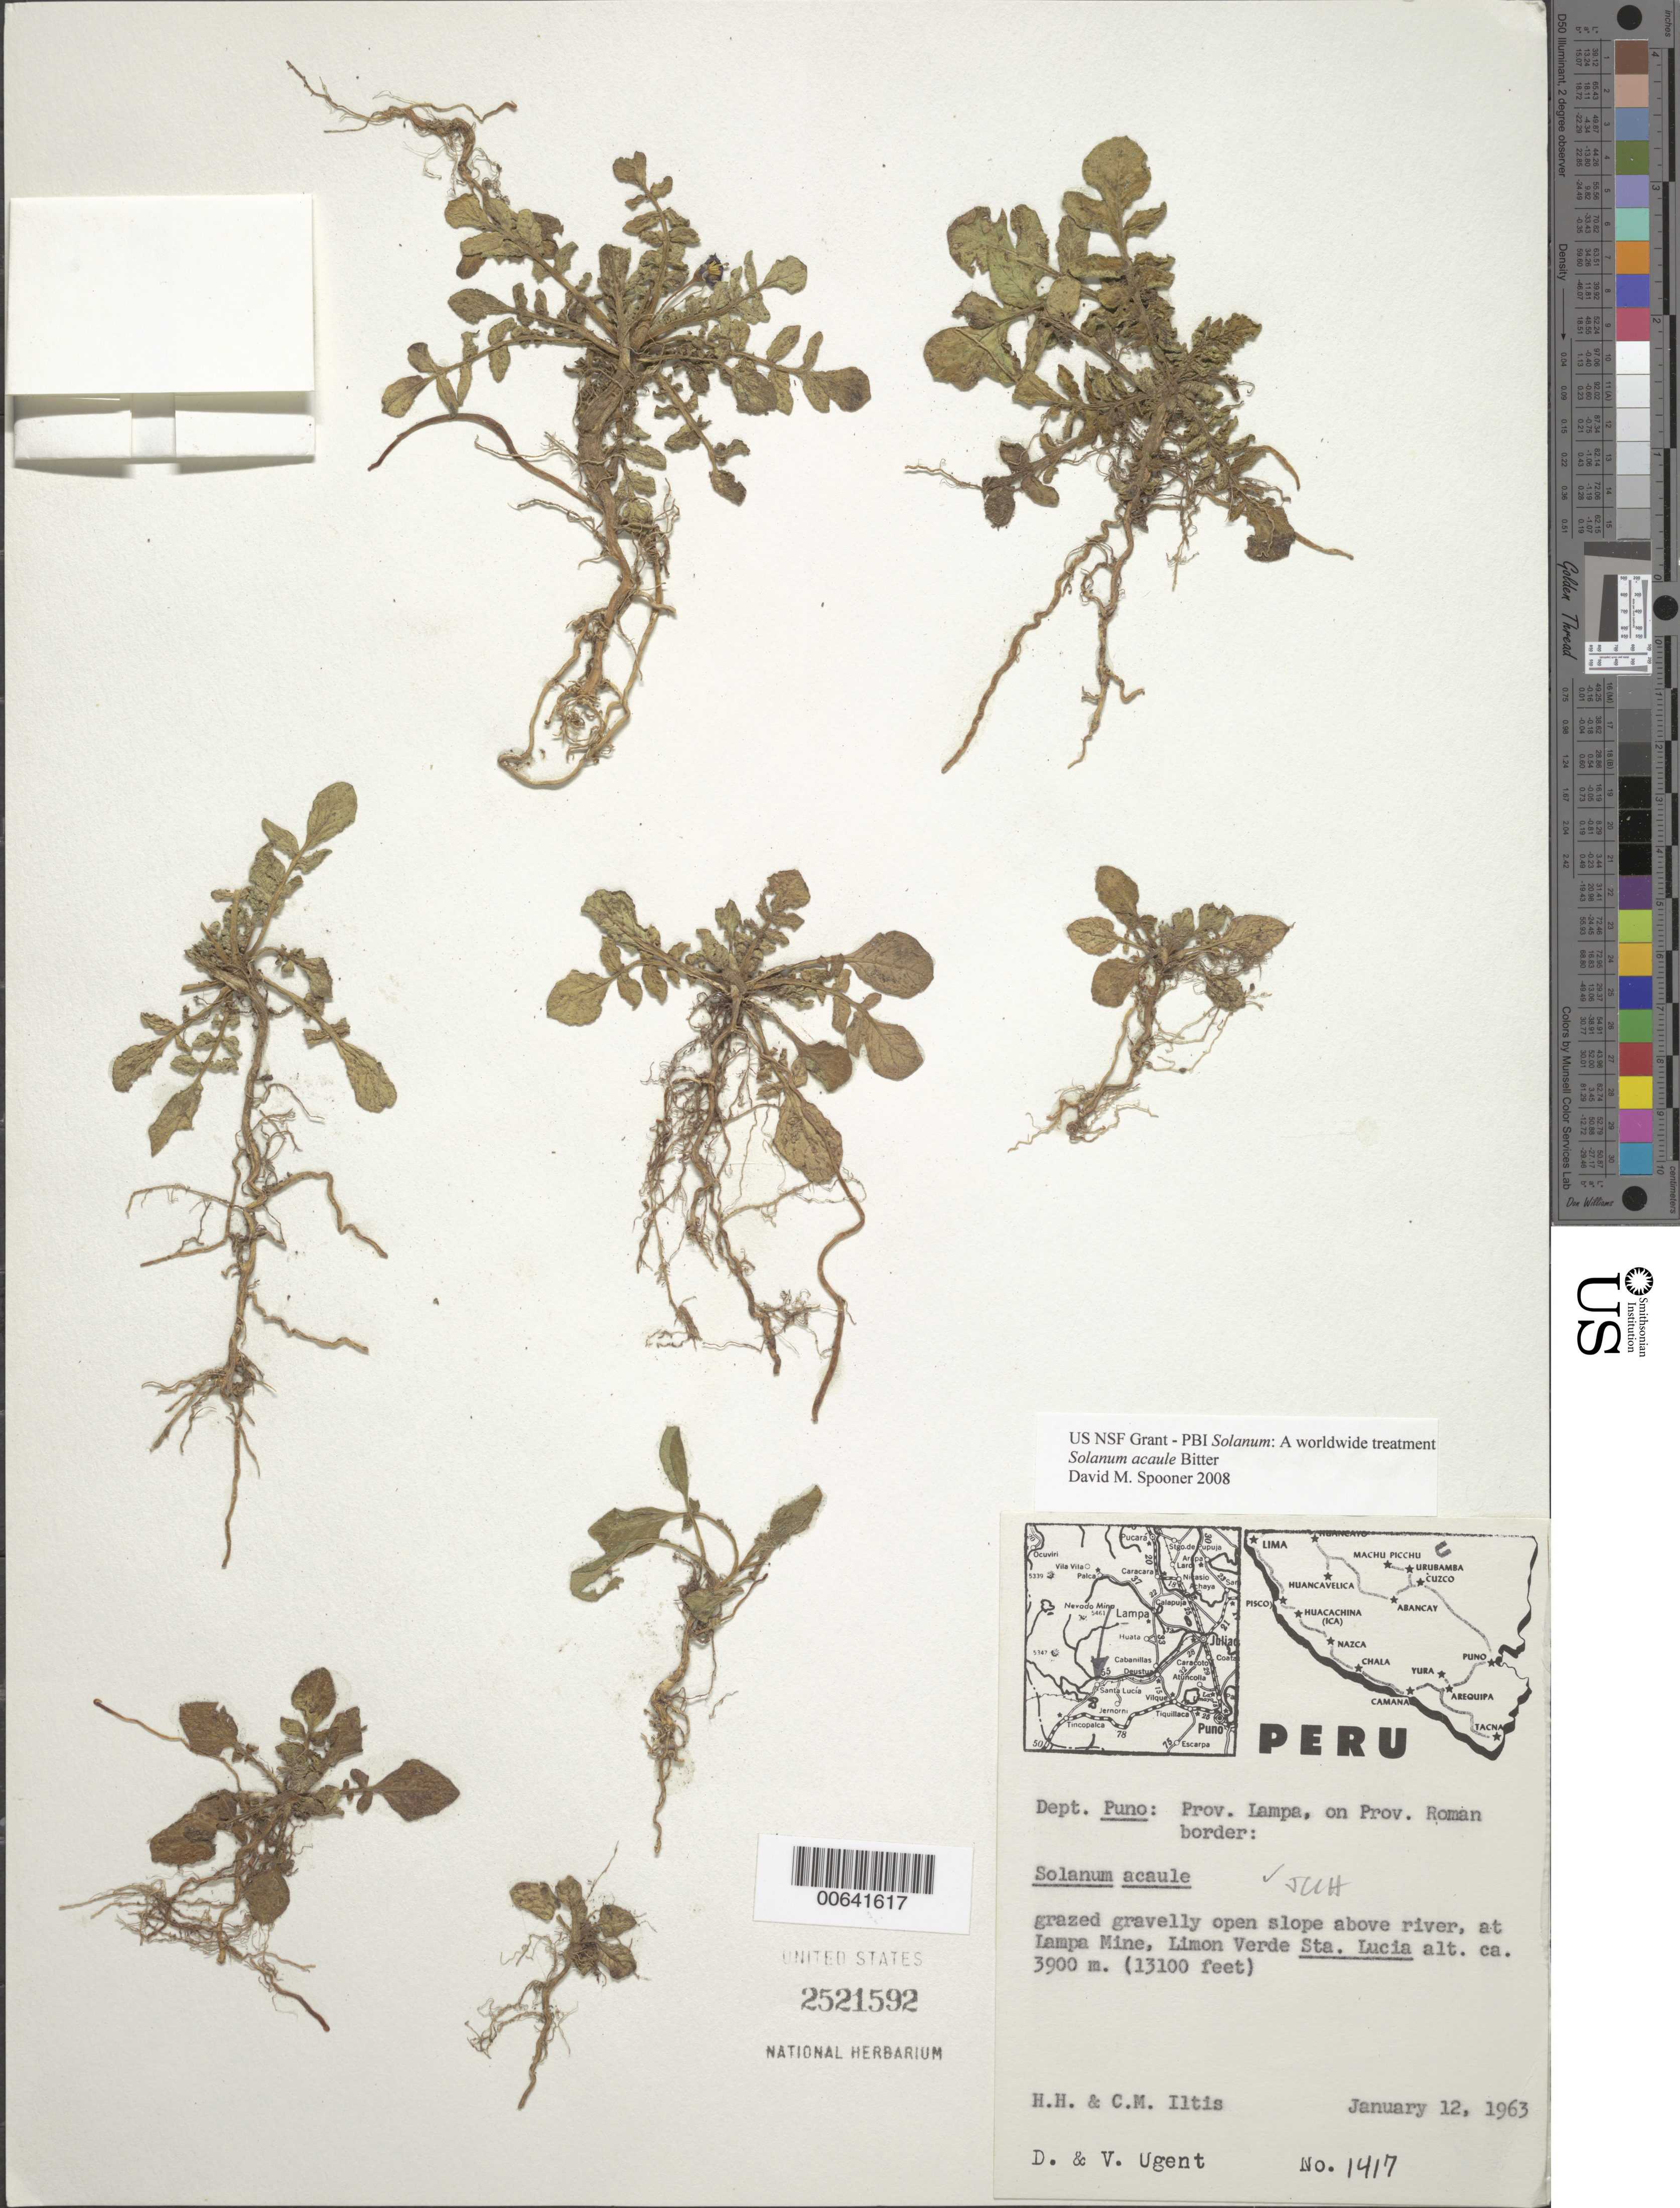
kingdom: Plantae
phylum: Tracheophyta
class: Magnoliopsida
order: Solanales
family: Solanaceae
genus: Solanum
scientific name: Solanum acaule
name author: Bitter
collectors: H. H. Iltis, C. M Iltis, D. Ugent & V. Ugent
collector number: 1417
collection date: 1963-01-12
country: Peru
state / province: Puno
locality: Dept. Puno: Prov. Lampa, on Prov. Roman border. At Lampa Mine, Limon Verde Sta. Lucia.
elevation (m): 3900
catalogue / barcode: US 2521592